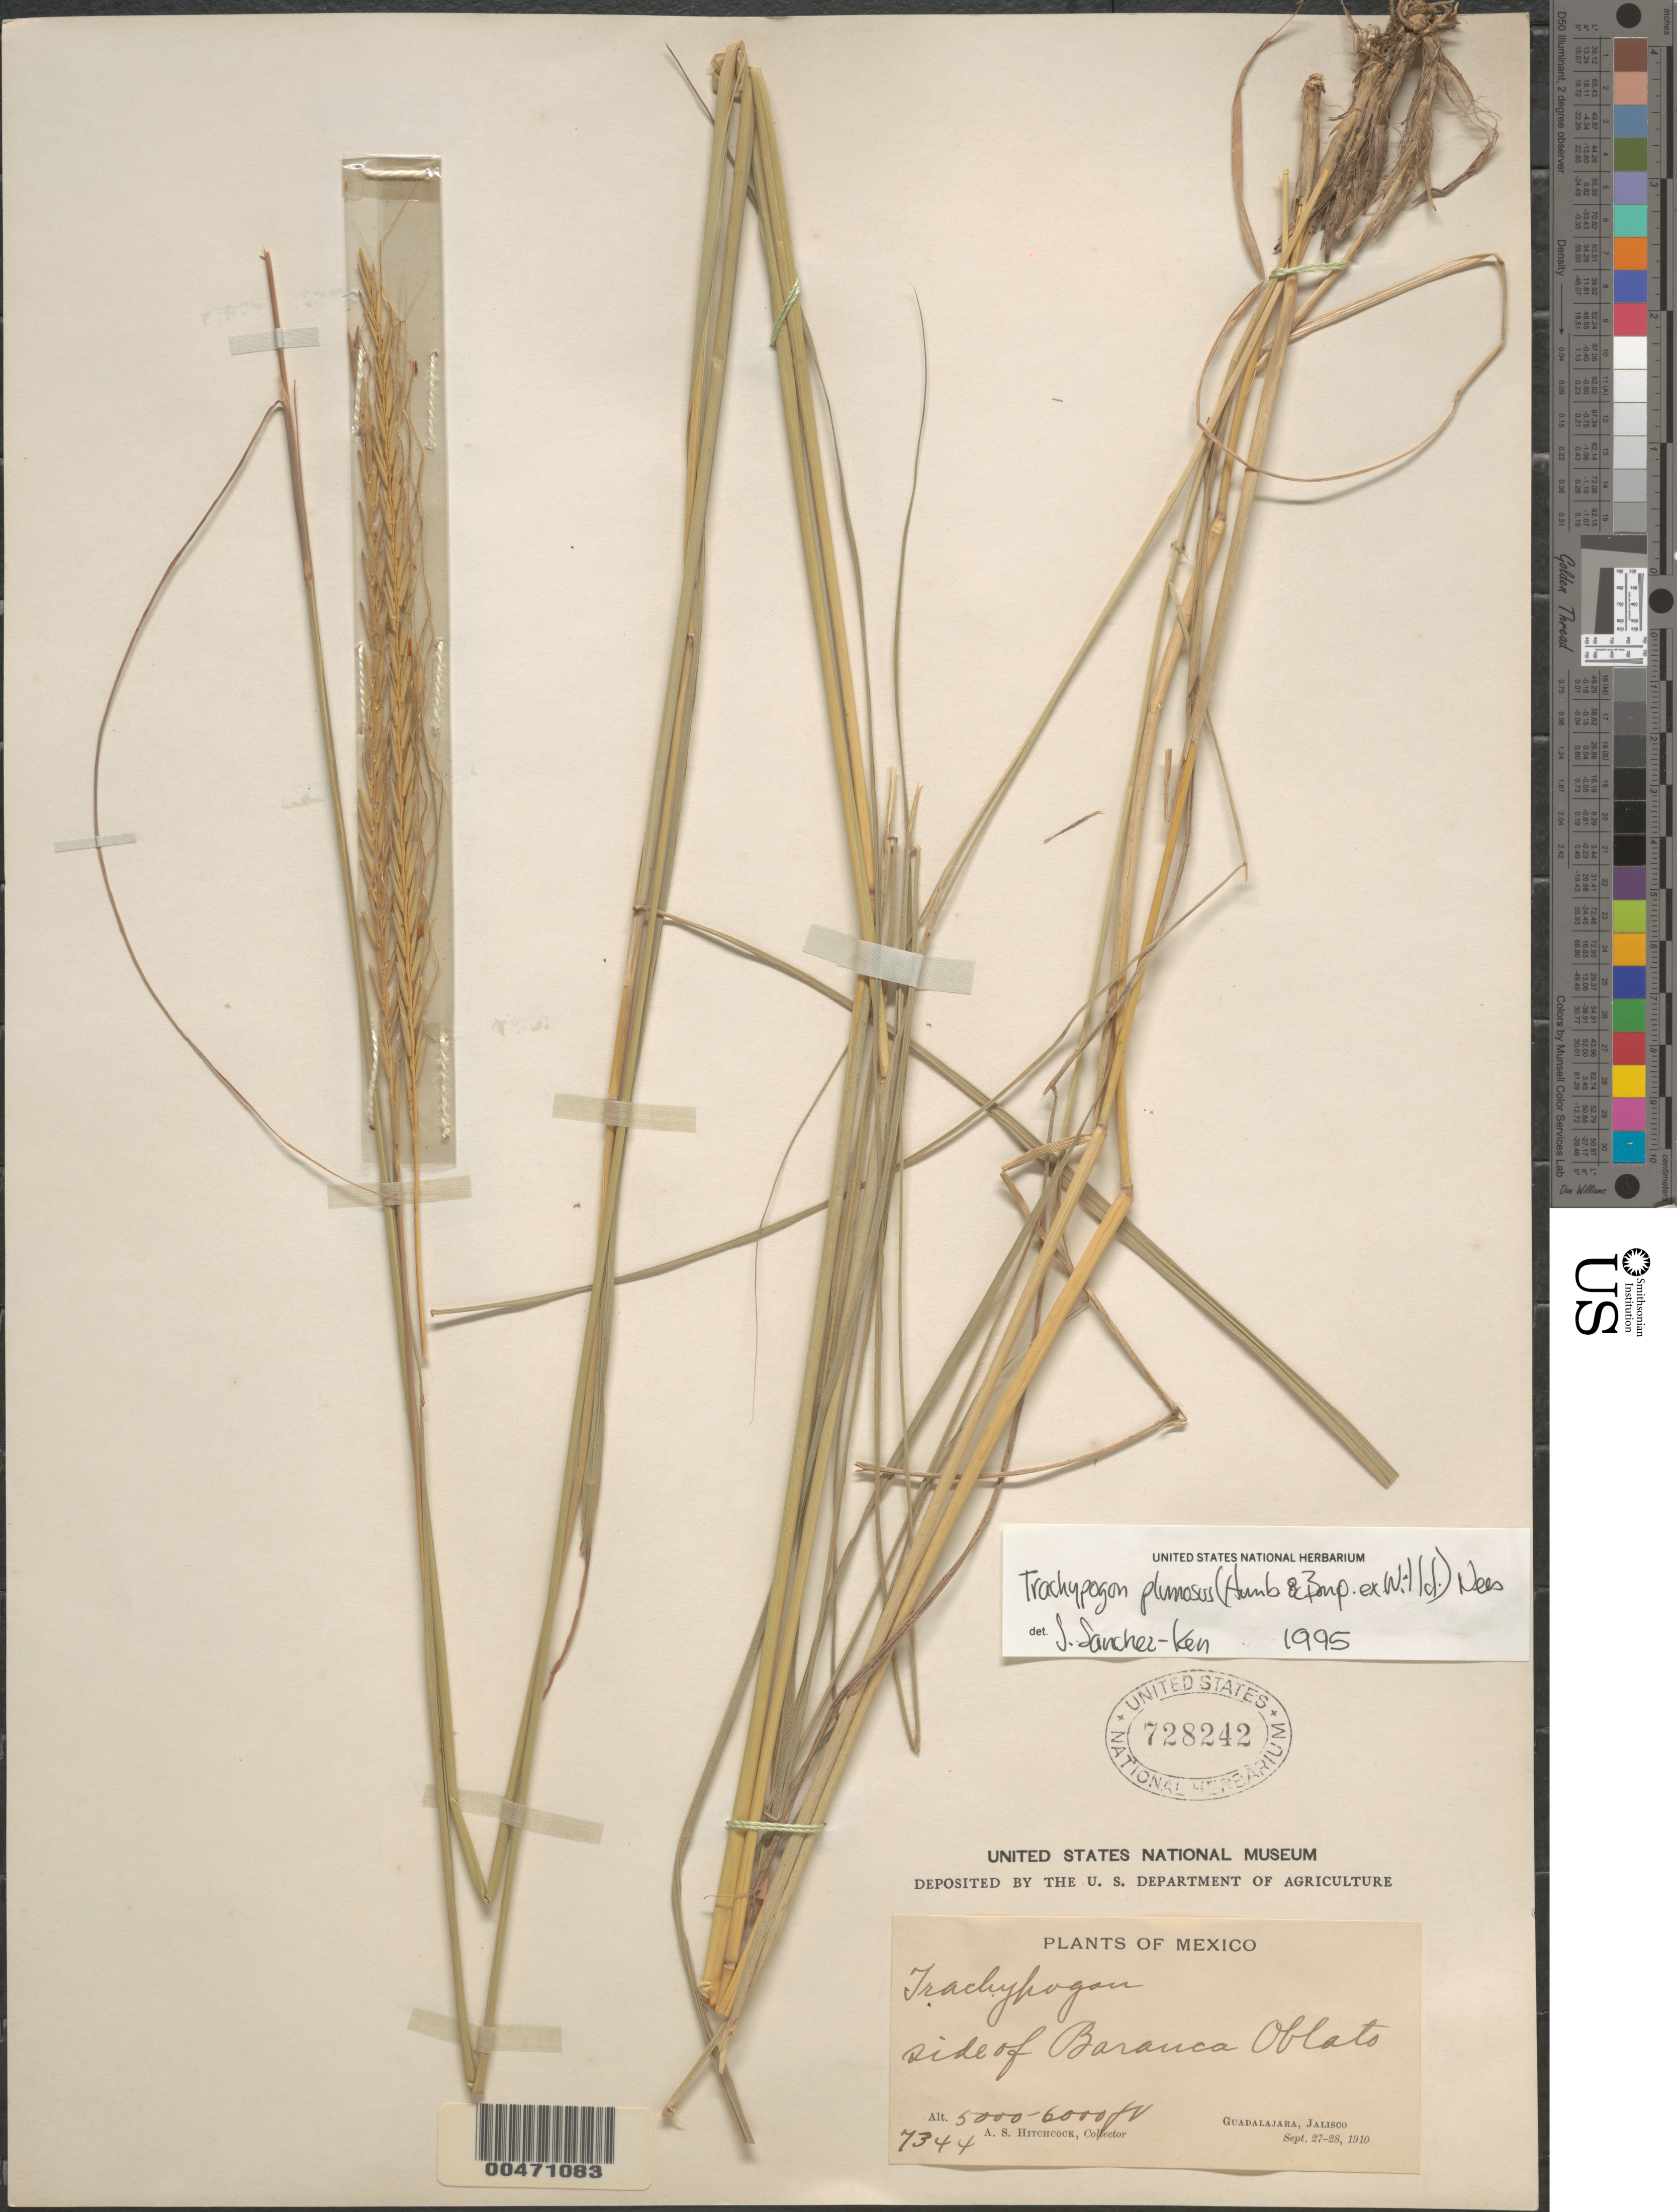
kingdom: Plantae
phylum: Tracheophyta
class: Liliopsida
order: Poales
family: Poaceae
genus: Trachypogon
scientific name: Trachypogon plumosus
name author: (Humb. & Bonpl.) Nees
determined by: Sánchez-Ken, J. G.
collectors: A. S. Hitchcock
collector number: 7344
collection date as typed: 27 Sep 1910 to 28 Sep 1910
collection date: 1910-09-27/1910-09-28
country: Mexico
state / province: Jalisco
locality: Guadalajara, side of Baranca Oblato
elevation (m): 1524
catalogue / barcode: US 728242